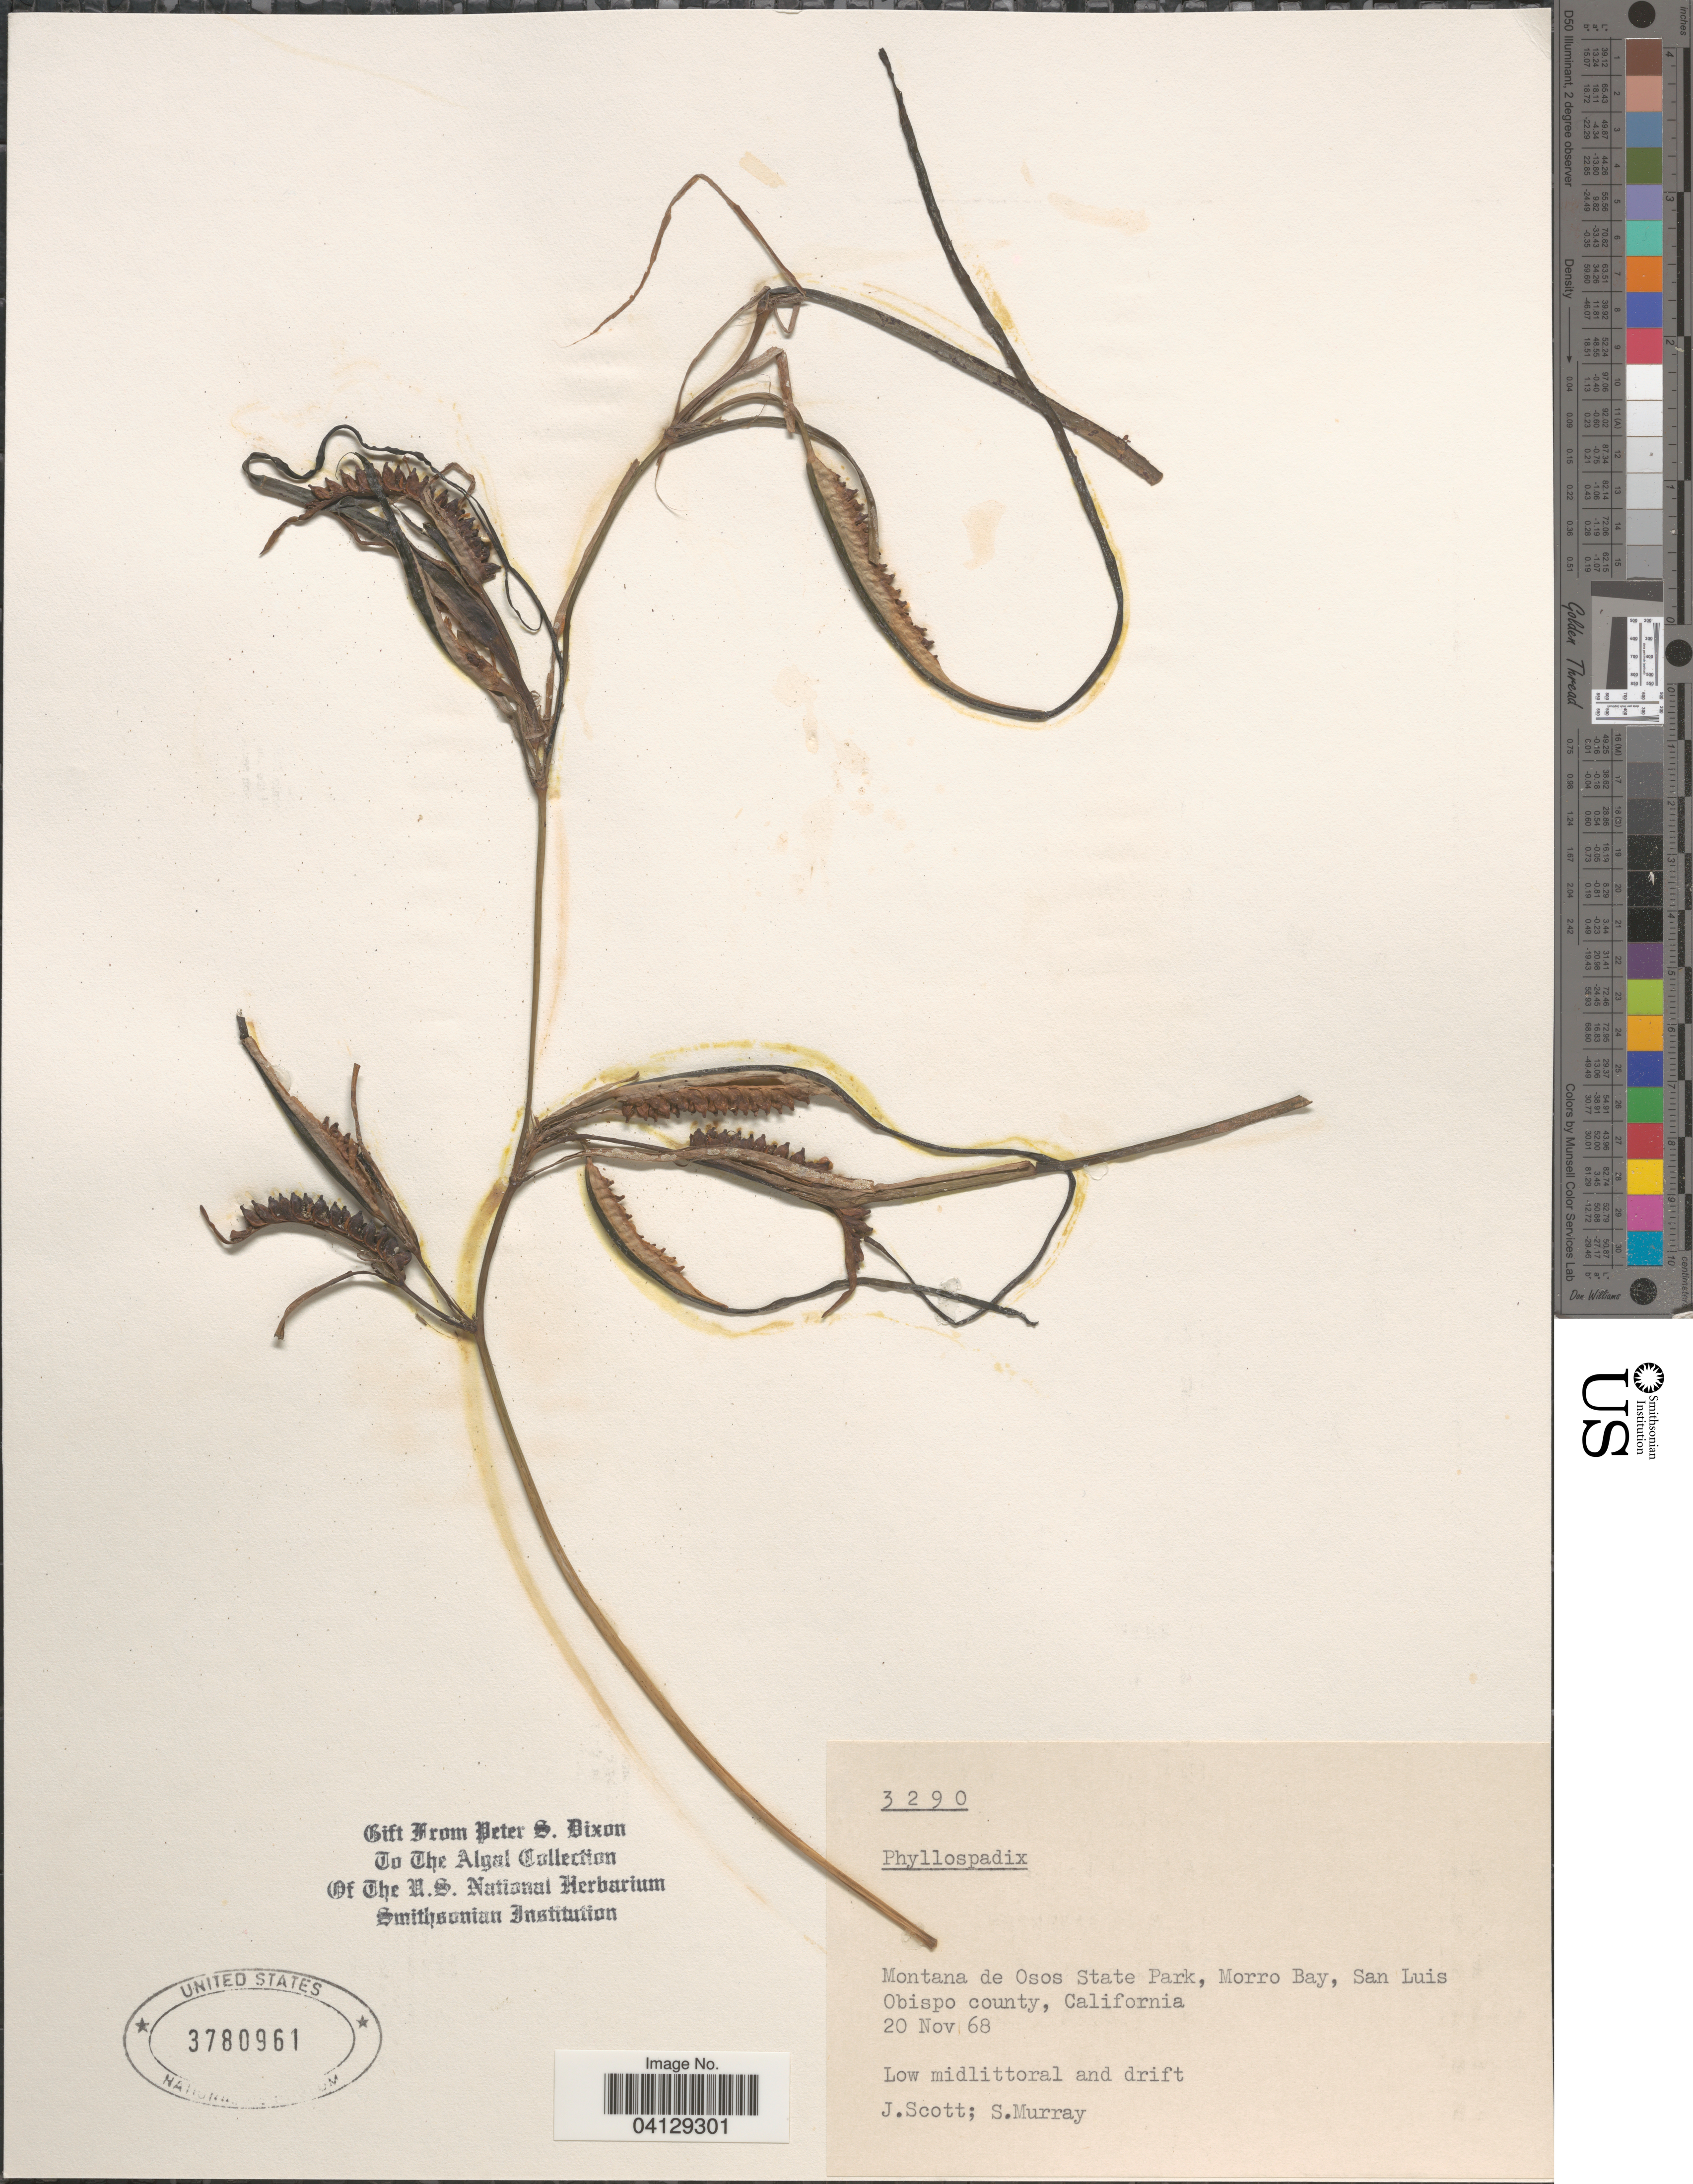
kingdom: Plantae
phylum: Tracheophyta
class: Liliopsida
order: Alismatales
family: Zosteraceae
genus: Phyllospadix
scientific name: Phyllospadix sp.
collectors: J. Scott & S. Murray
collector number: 3290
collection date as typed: Transcribed d/m/y: 20/11/68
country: United States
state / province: California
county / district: San Luis Obispo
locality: Montana de Osos State Park, Morro Bay, San Luis Obispo county.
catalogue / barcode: US 3780961